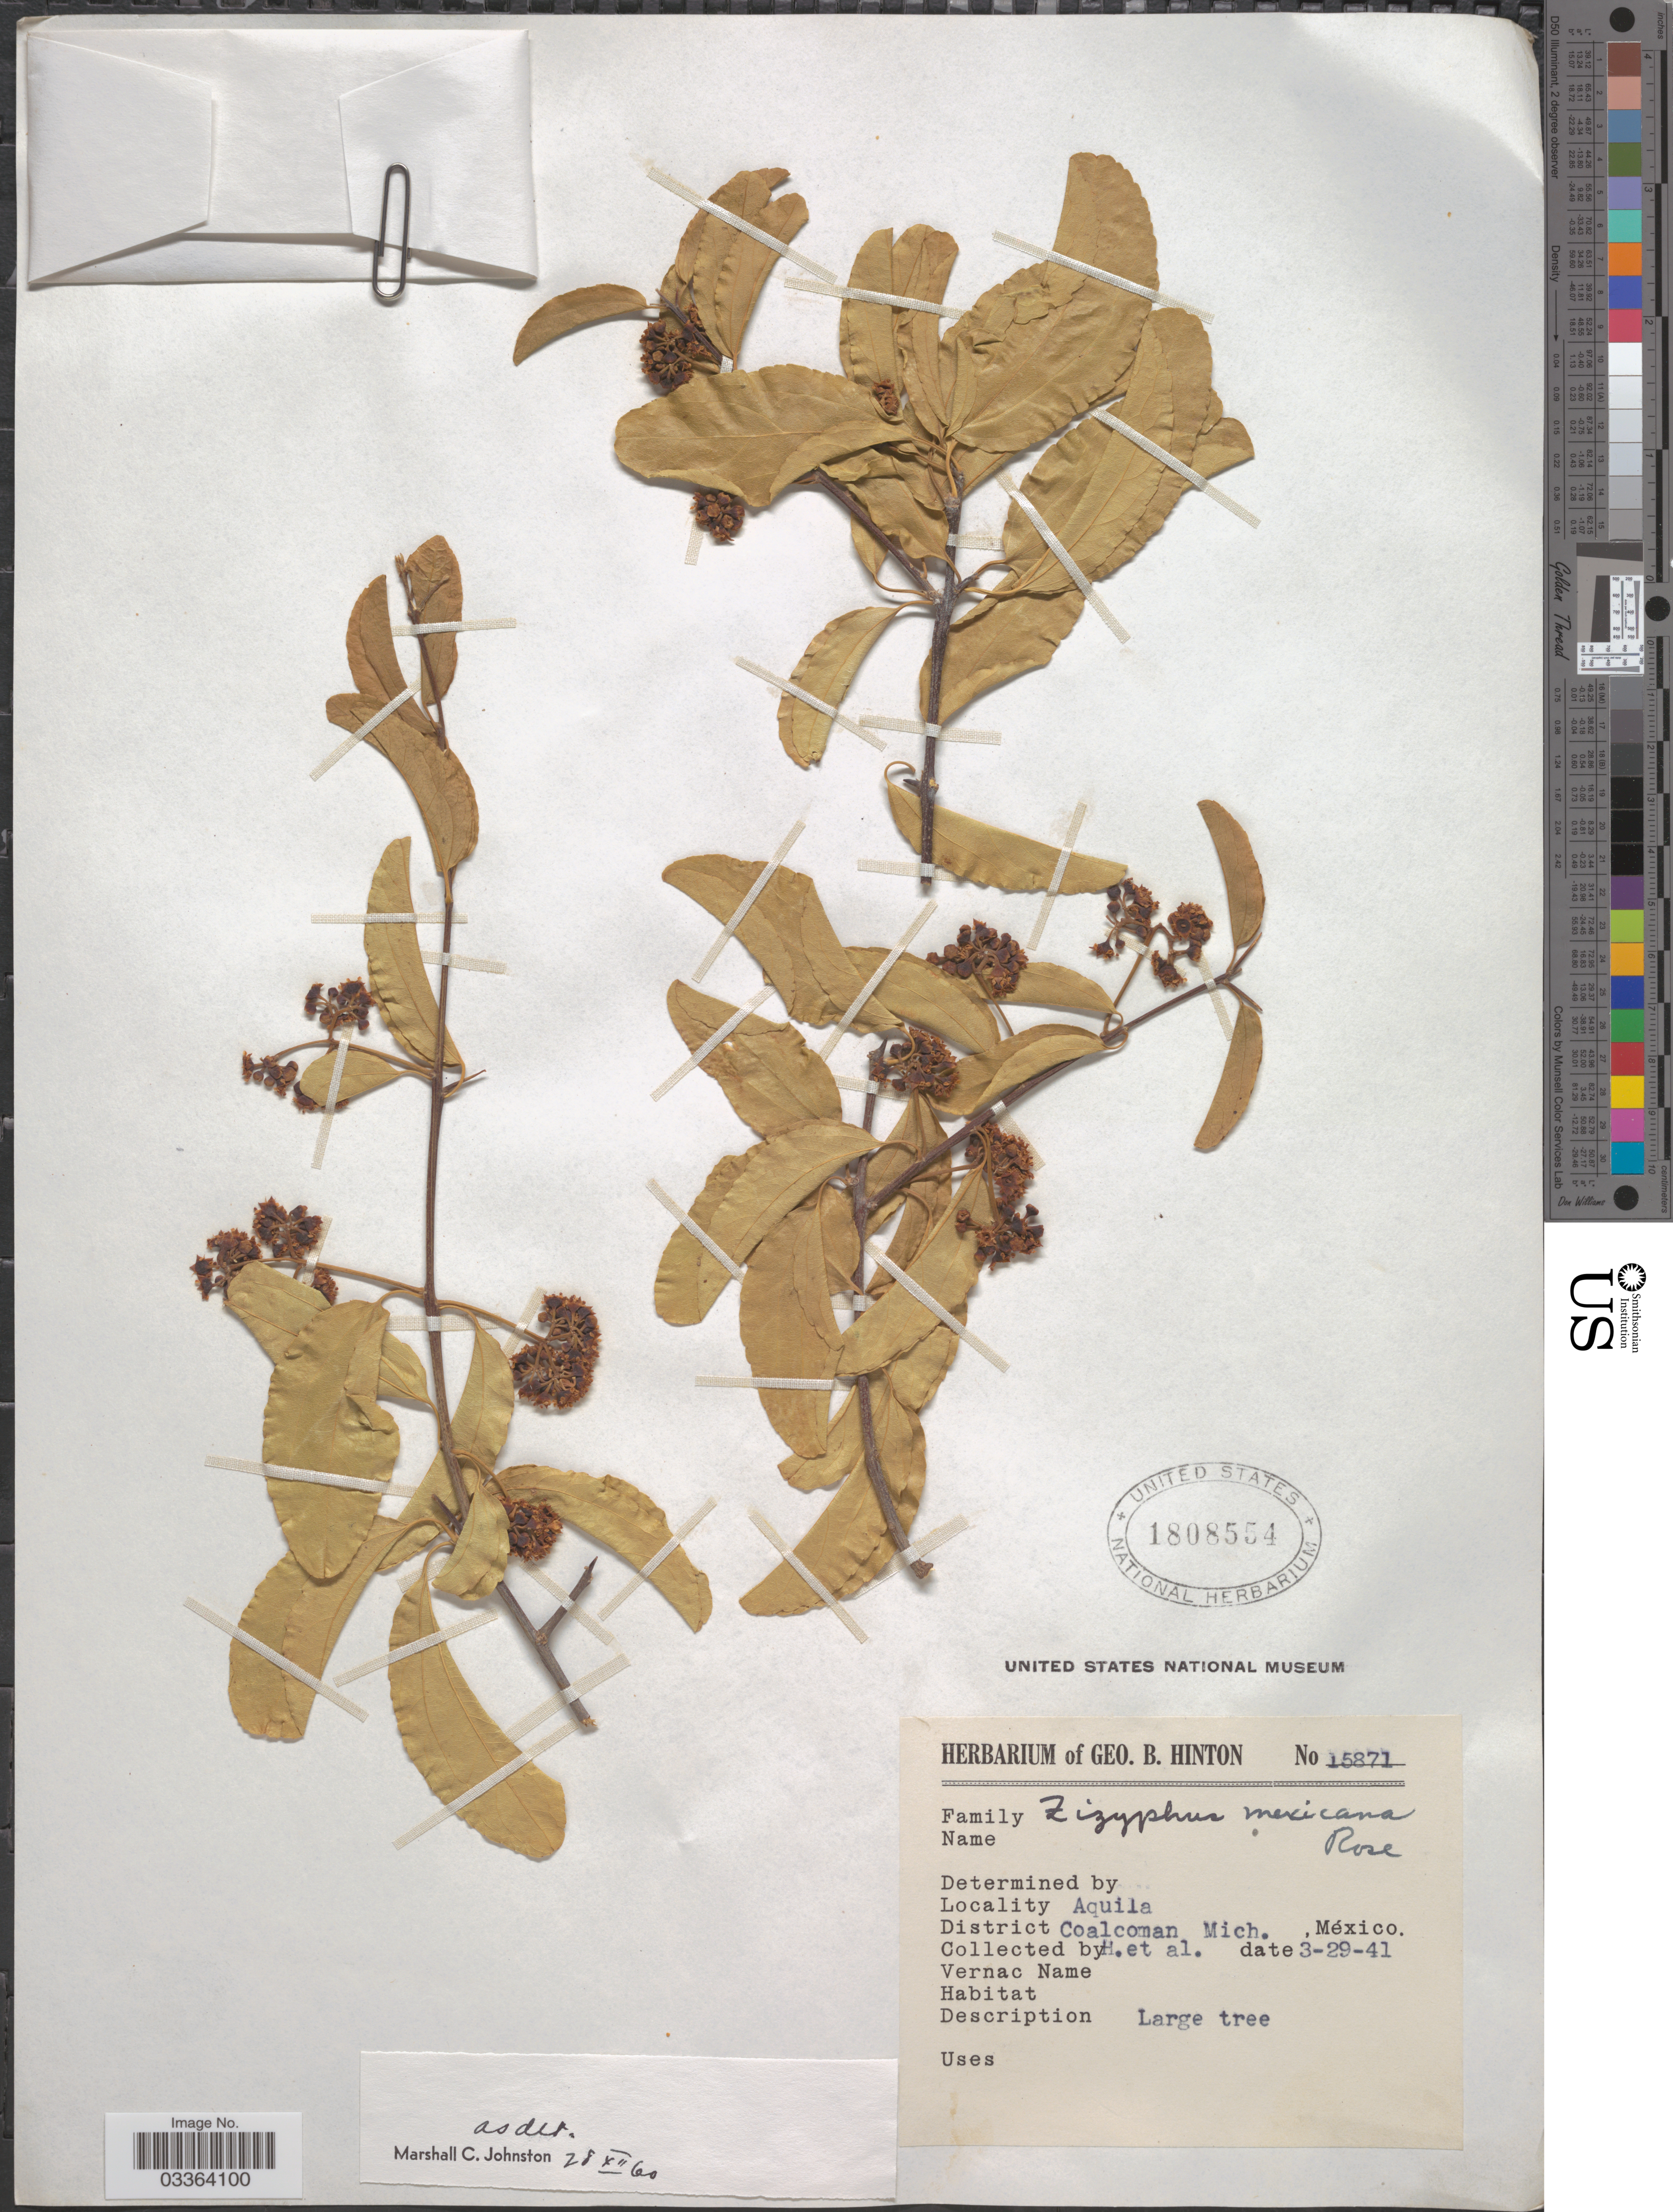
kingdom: Plantae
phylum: Tracheophyta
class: Magnoliopsida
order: Rosales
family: Rhamnaceae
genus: Sarcomphalus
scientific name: Sarcomphalus mexicanus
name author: (Rose) Hauenschild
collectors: G. B. Hinton & et al.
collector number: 15871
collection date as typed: Transcribed d/m/y: 29/3/41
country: Mexico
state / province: Michoacán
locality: Aquila, District Coalcoman.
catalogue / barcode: US 1808554